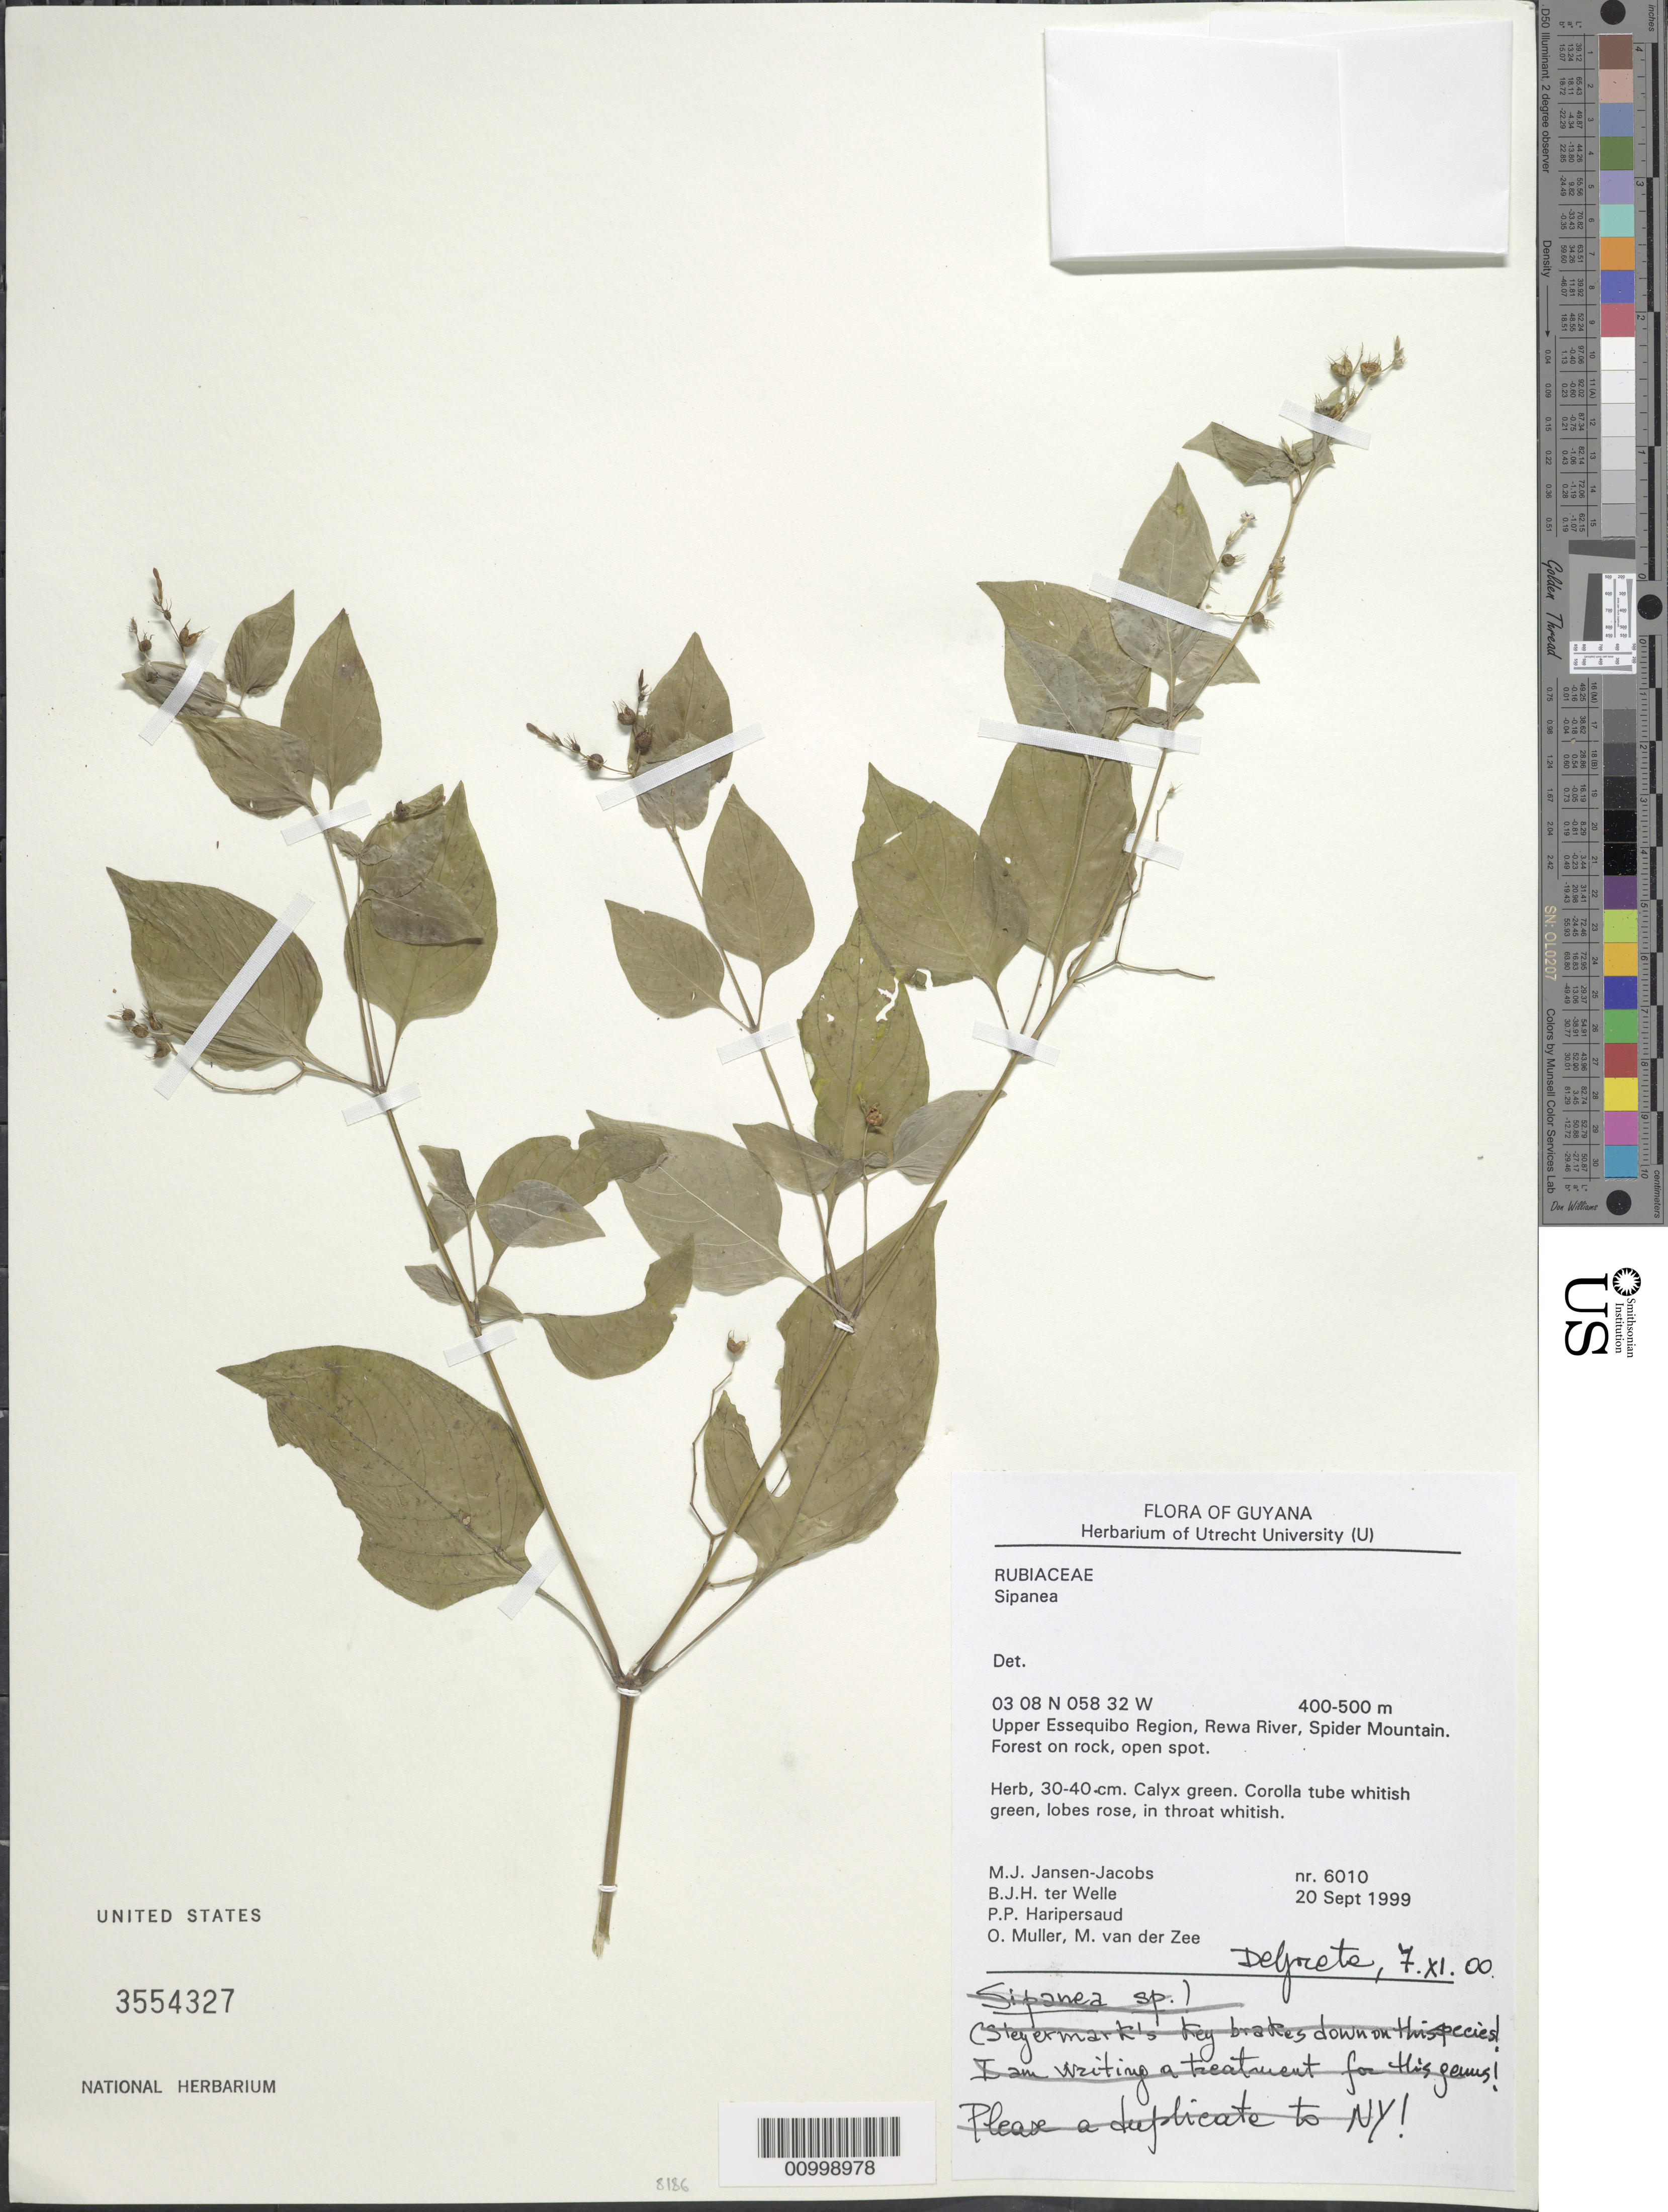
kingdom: Plantae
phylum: Tracheophyta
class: Magnoliopsida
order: Gentianales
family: Rubiaceae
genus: Sipanea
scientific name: Sipanea sp.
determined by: Delprete, P. G., Herb. de Guyane Cay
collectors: M. J. Jansen-Jacobs, B. Welle, P. Haripersaud, O. Muller & M. van der Zee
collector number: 6010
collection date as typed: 20-Sep-99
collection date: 1999-09-20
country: Guyana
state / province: U. Takutu-U. Essequibo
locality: Rewa River, Spider Mts., Upper Essequibo Region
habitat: Forest on rock, open spot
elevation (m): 400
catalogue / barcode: US 3554327